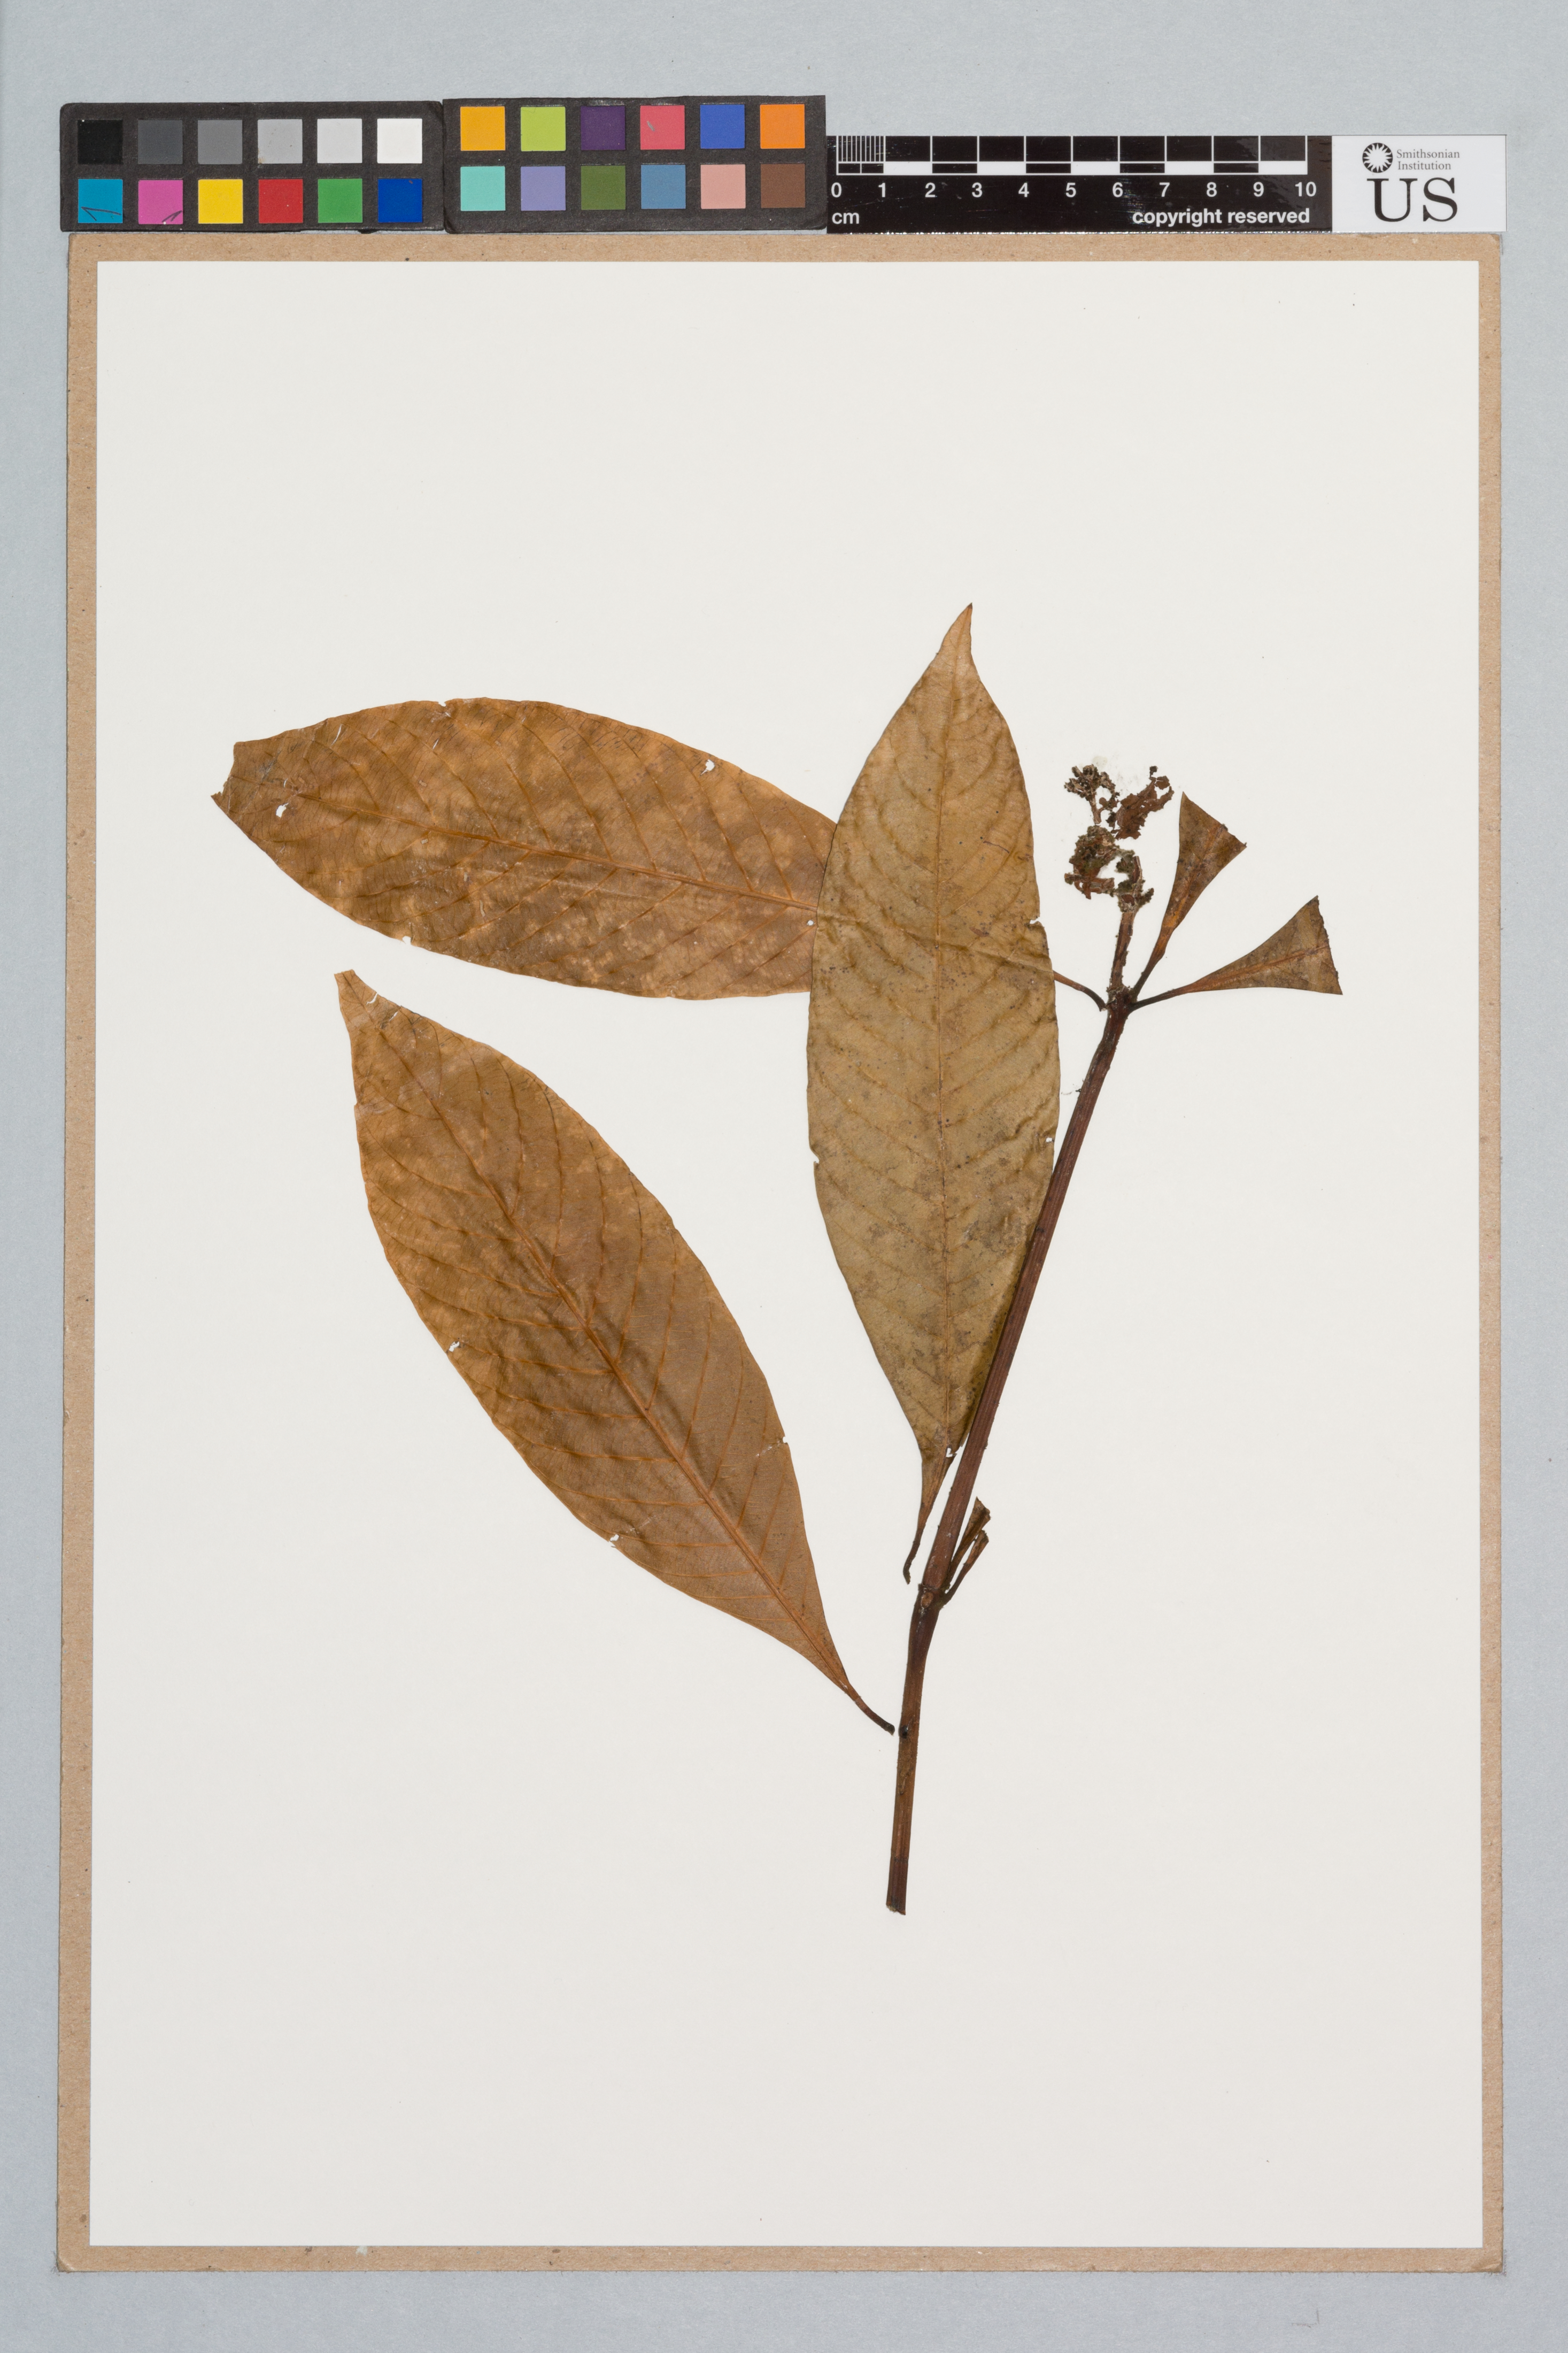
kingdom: Plantae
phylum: Tracheophyta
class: Magnoliopsida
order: Gentianales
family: Rubiaceae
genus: Palicourea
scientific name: Palicourea corymbifera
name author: (Müll. Arg.) Standl.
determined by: Taylor, Charlotte M.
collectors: H. D. Clarke, R. Williams & C. Perry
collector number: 8044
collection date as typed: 29 August 1999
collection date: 1999-08-29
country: Guyana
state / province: U. Takutu-U. Essequibo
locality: Wassarai Mts., summit of unnamed peak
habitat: Dense forest on brown sandy clay, with Pouteria, Inga and Schefflera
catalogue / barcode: US 3440784